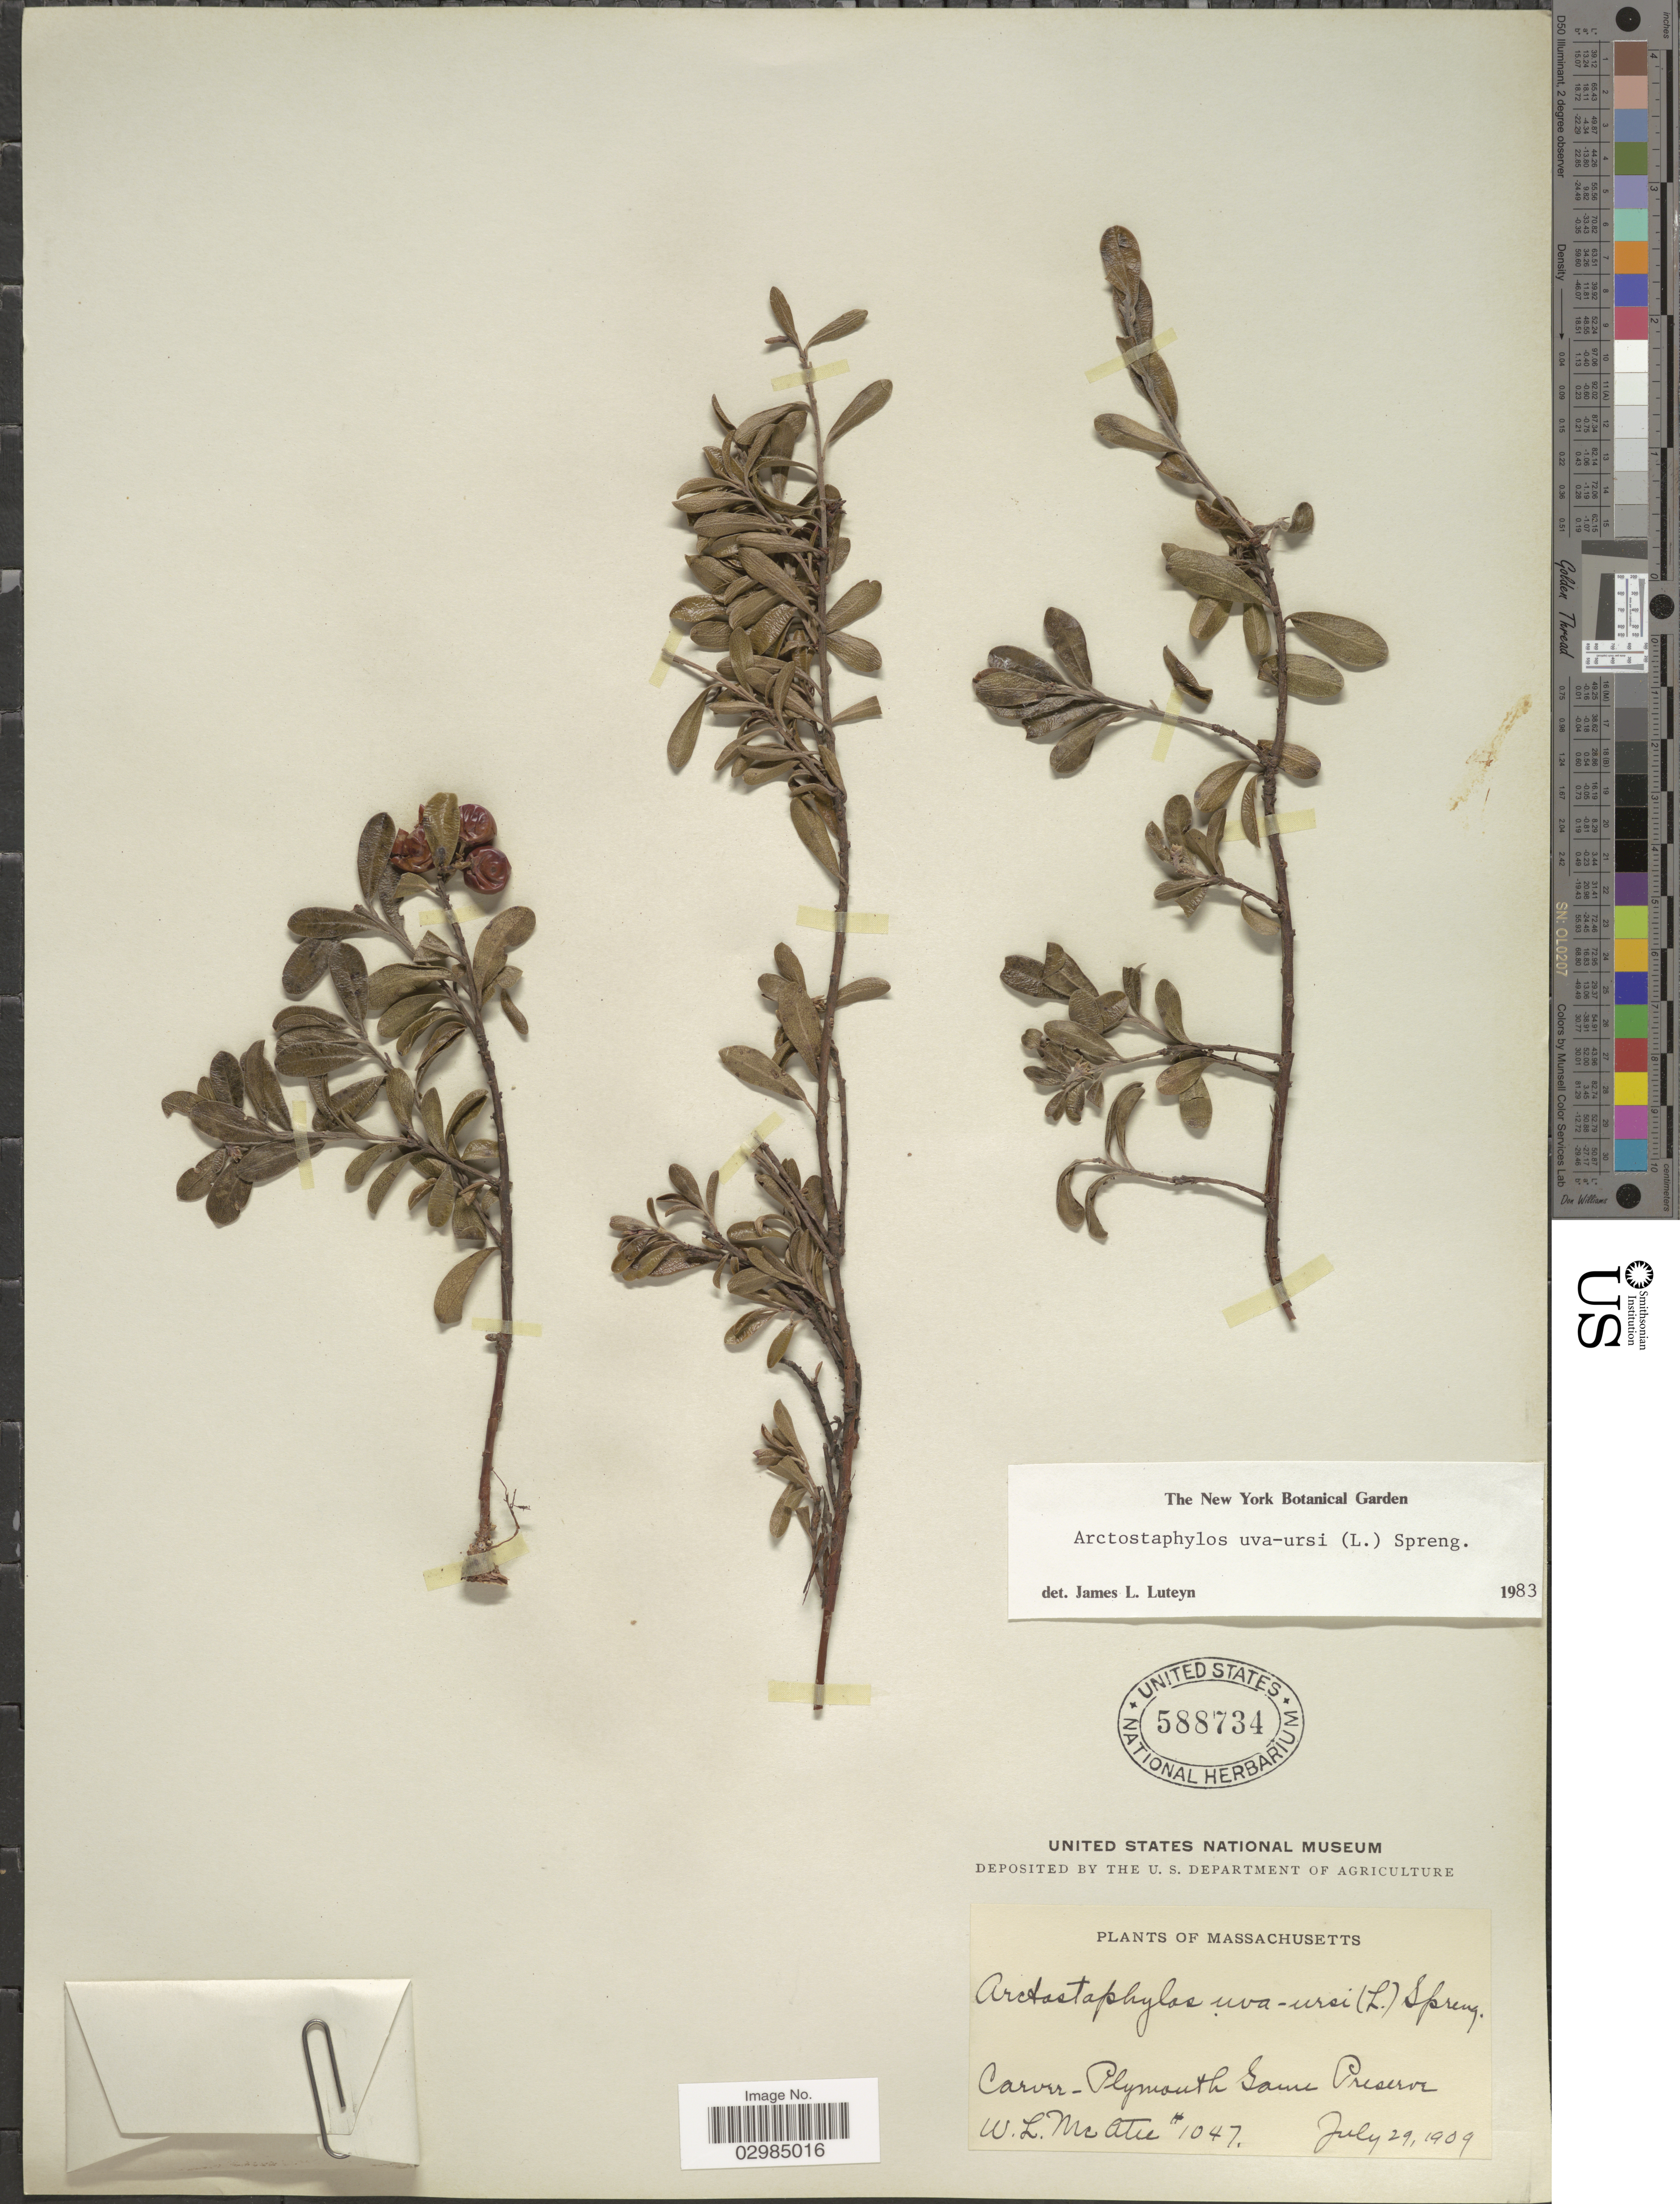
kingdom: Plantae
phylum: Tracheophyta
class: Magnoliopsida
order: Ericales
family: Ericaceae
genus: Arctostaphylos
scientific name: Arctostaphylos uva-ursi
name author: (L.) Spreng.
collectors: W. McAtee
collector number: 1047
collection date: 1909-07-29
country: United States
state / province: Massachusetts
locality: Carver - Plymouth Game Reserve.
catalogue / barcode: US 588734